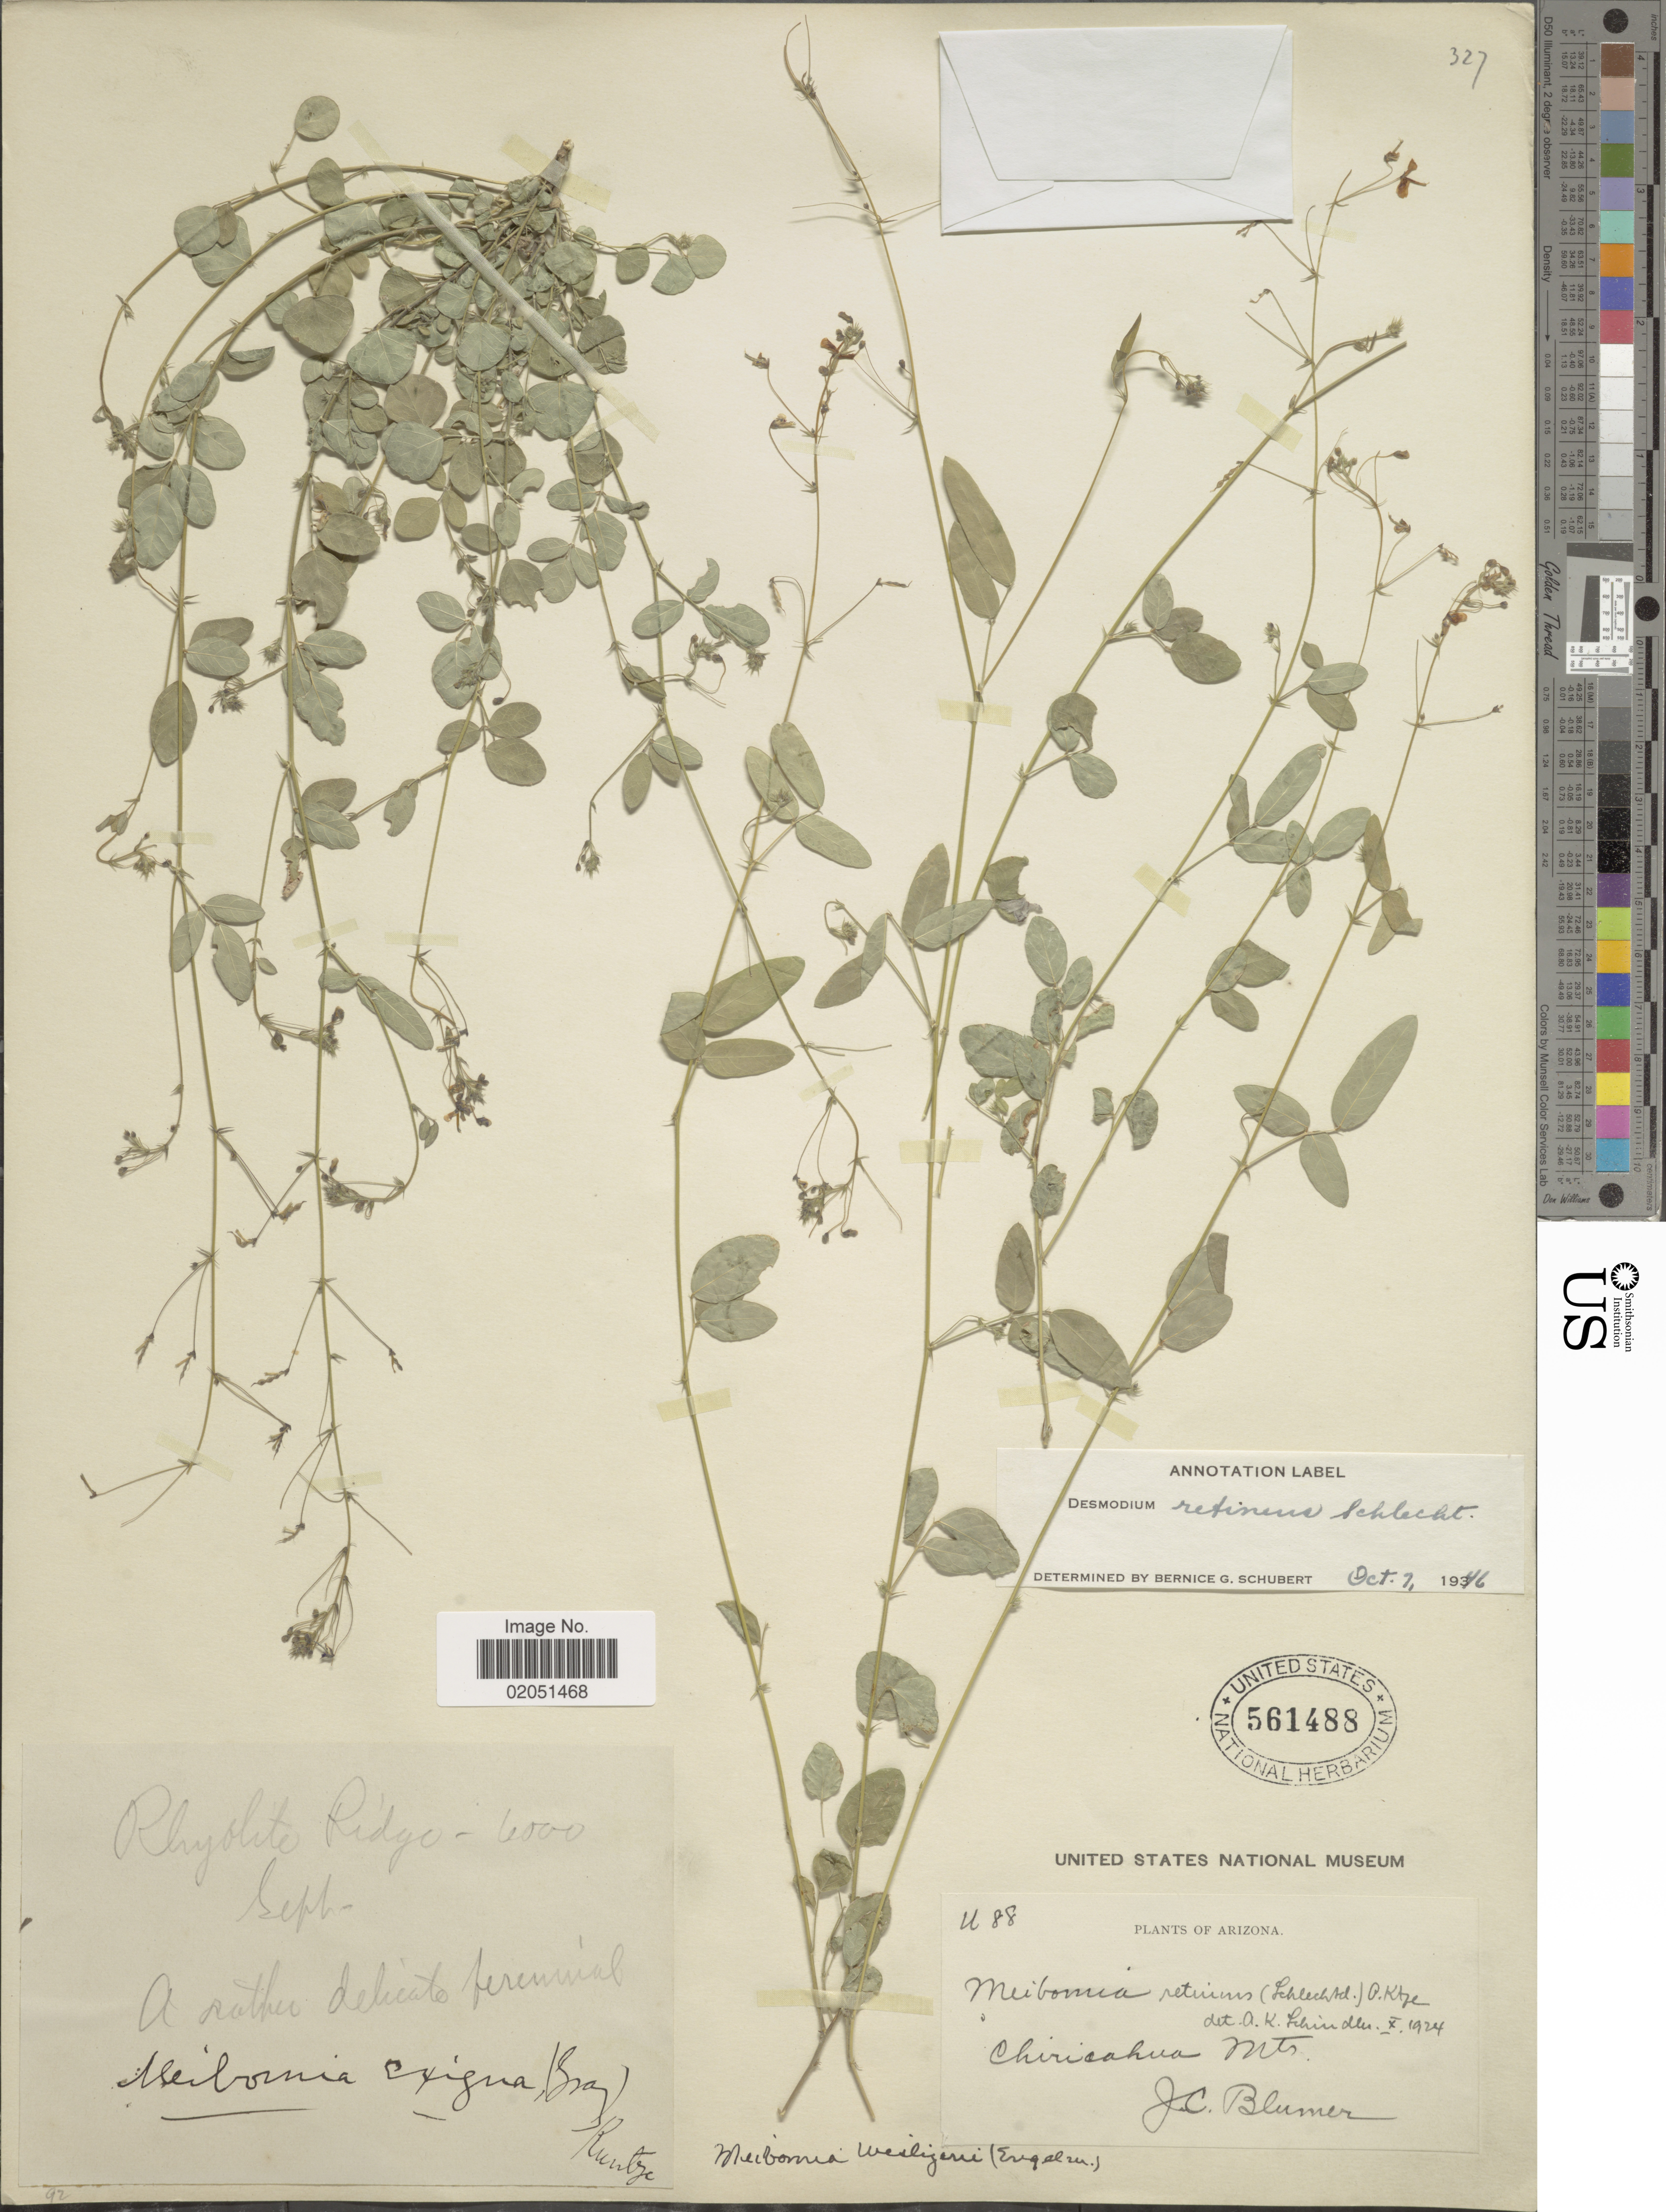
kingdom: Plantae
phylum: Tracheophyta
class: Magnoliopsida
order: Fabales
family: Fabaceae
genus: Desmodium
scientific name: Desmodium retinens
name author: Schltdl.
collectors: J. C. Blumer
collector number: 488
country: United States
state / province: Arizona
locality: Chiricahua Mts., Rhyolite Ridge.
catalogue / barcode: US 561488